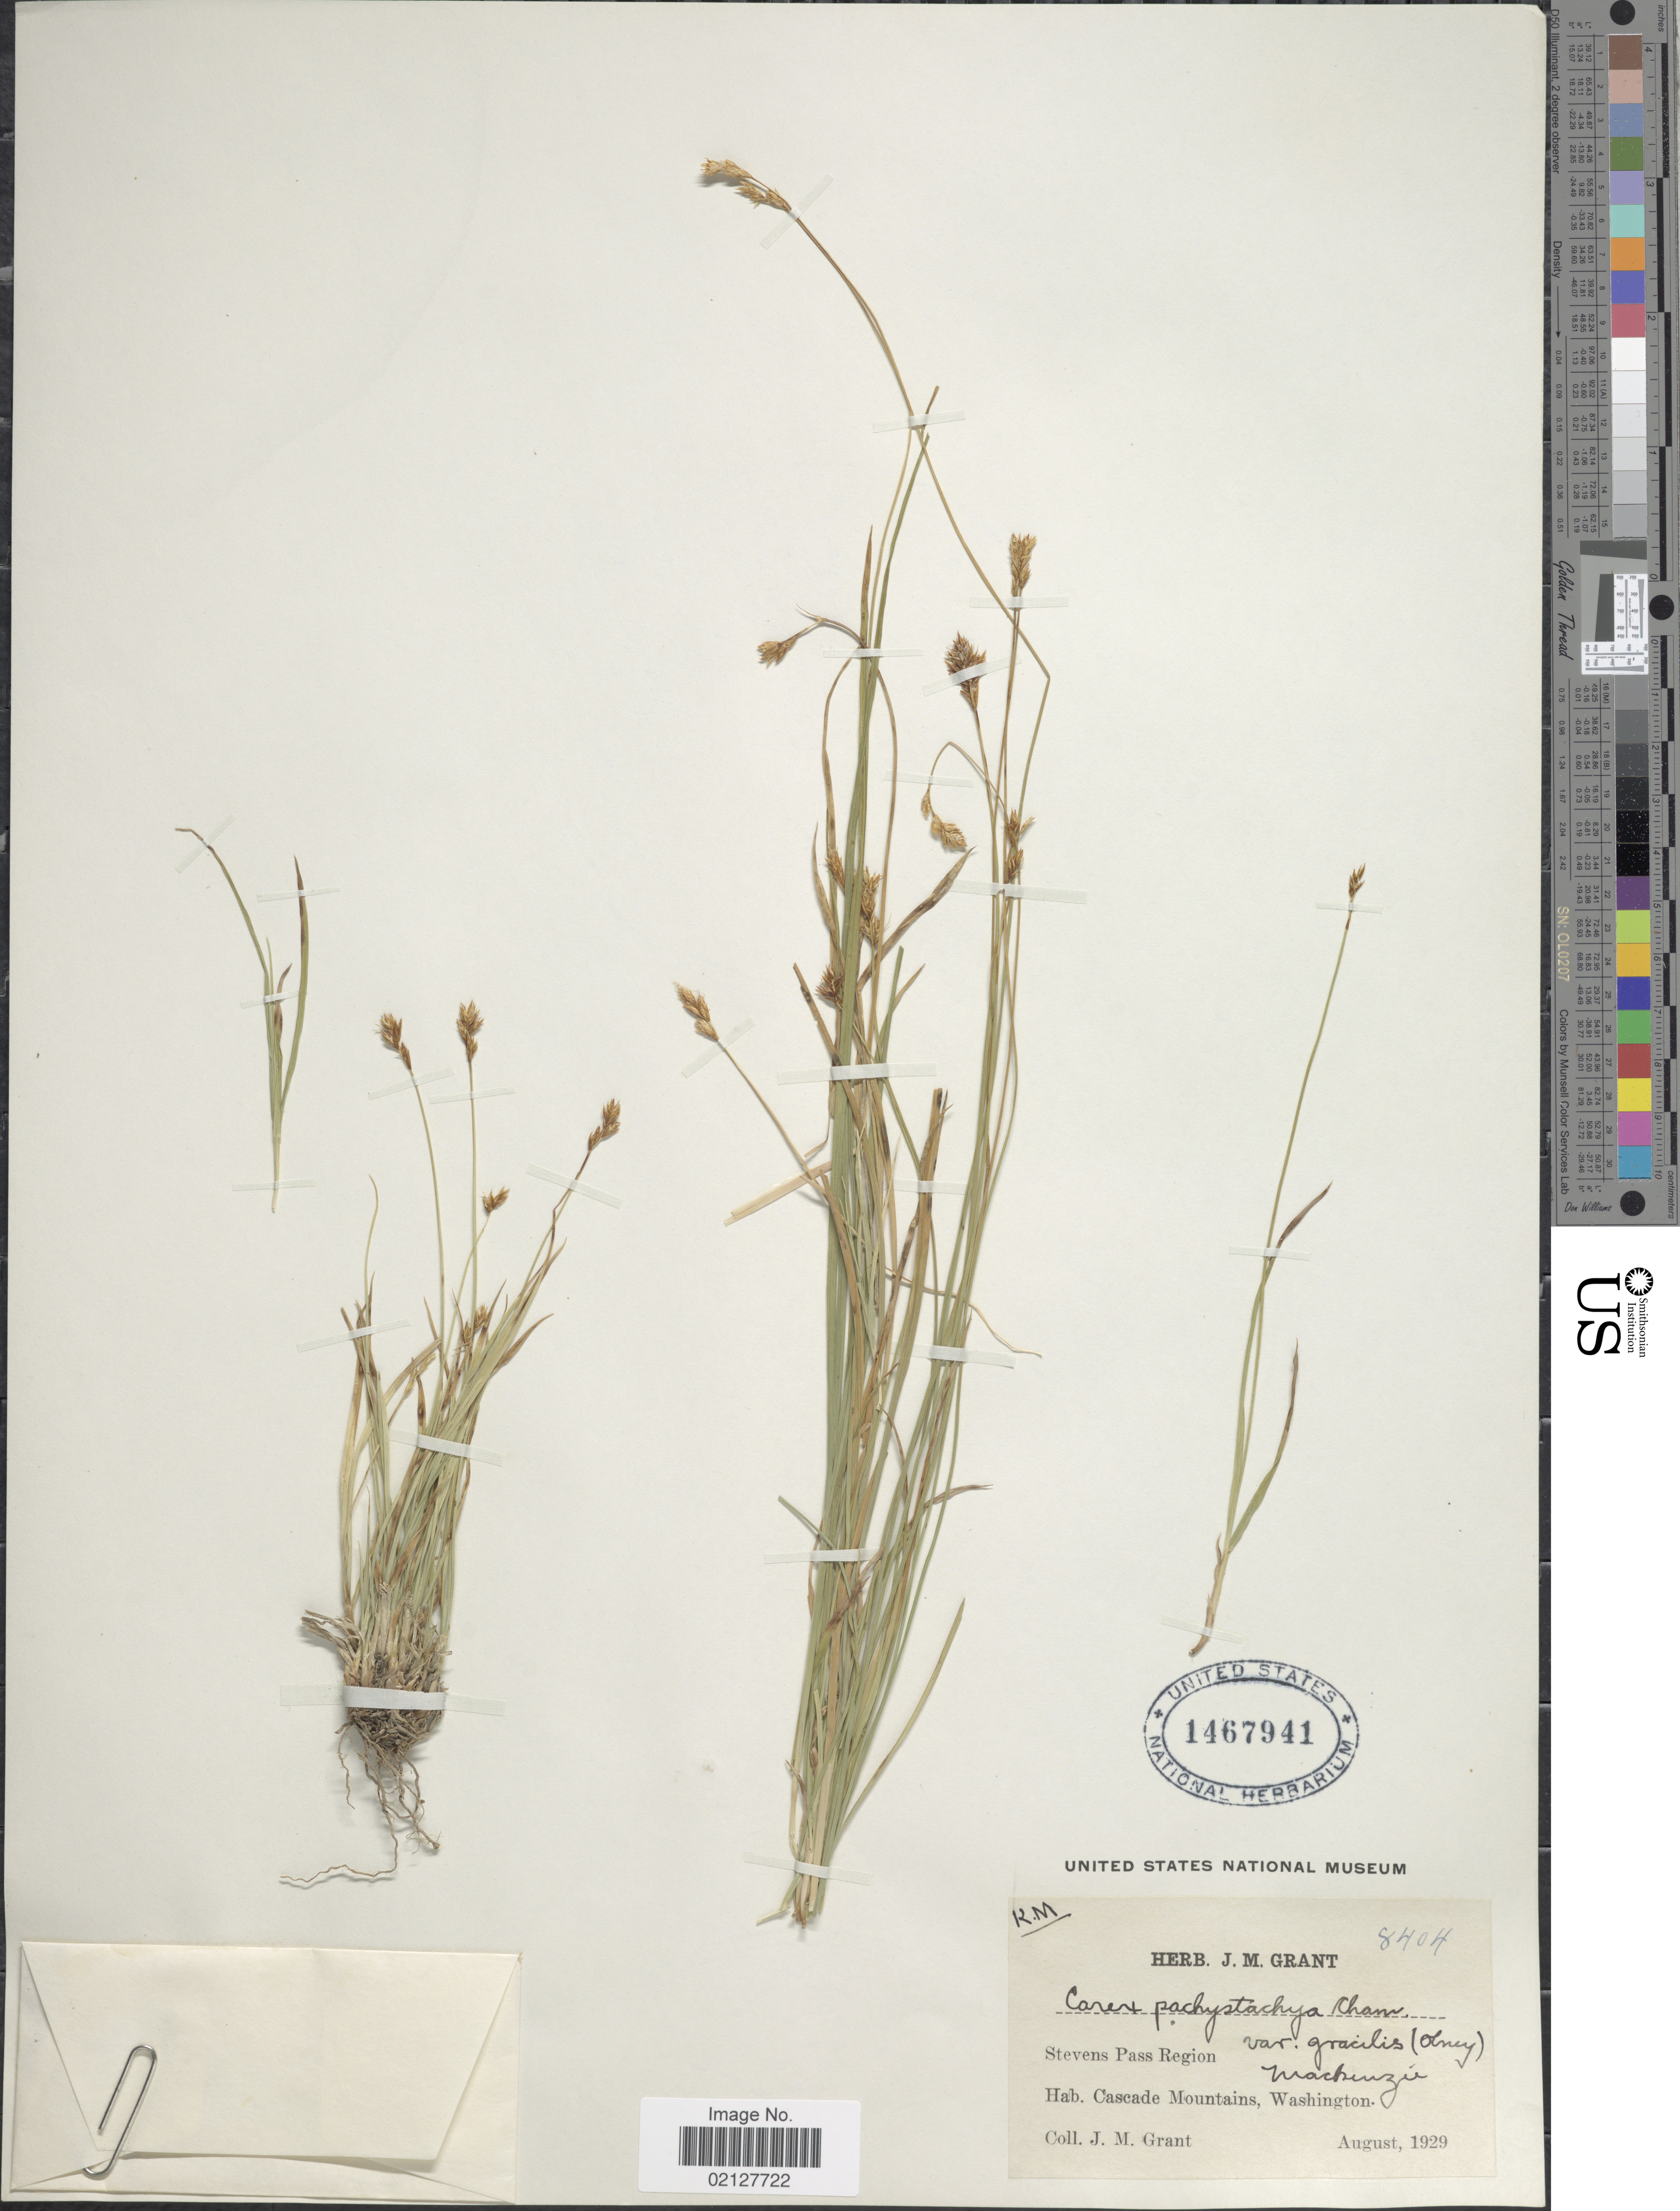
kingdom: Plantae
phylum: Tracheophyta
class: Liliopsida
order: Poales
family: Cyperaceae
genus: Carex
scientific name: Carex pachystachya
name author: Cham. ex Steud.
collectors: J. M. Grant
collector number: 8404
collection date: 1929-08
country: United States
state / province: Washington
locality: Stevens Pass Region, Cascade Mountains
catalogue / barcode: US 1467941